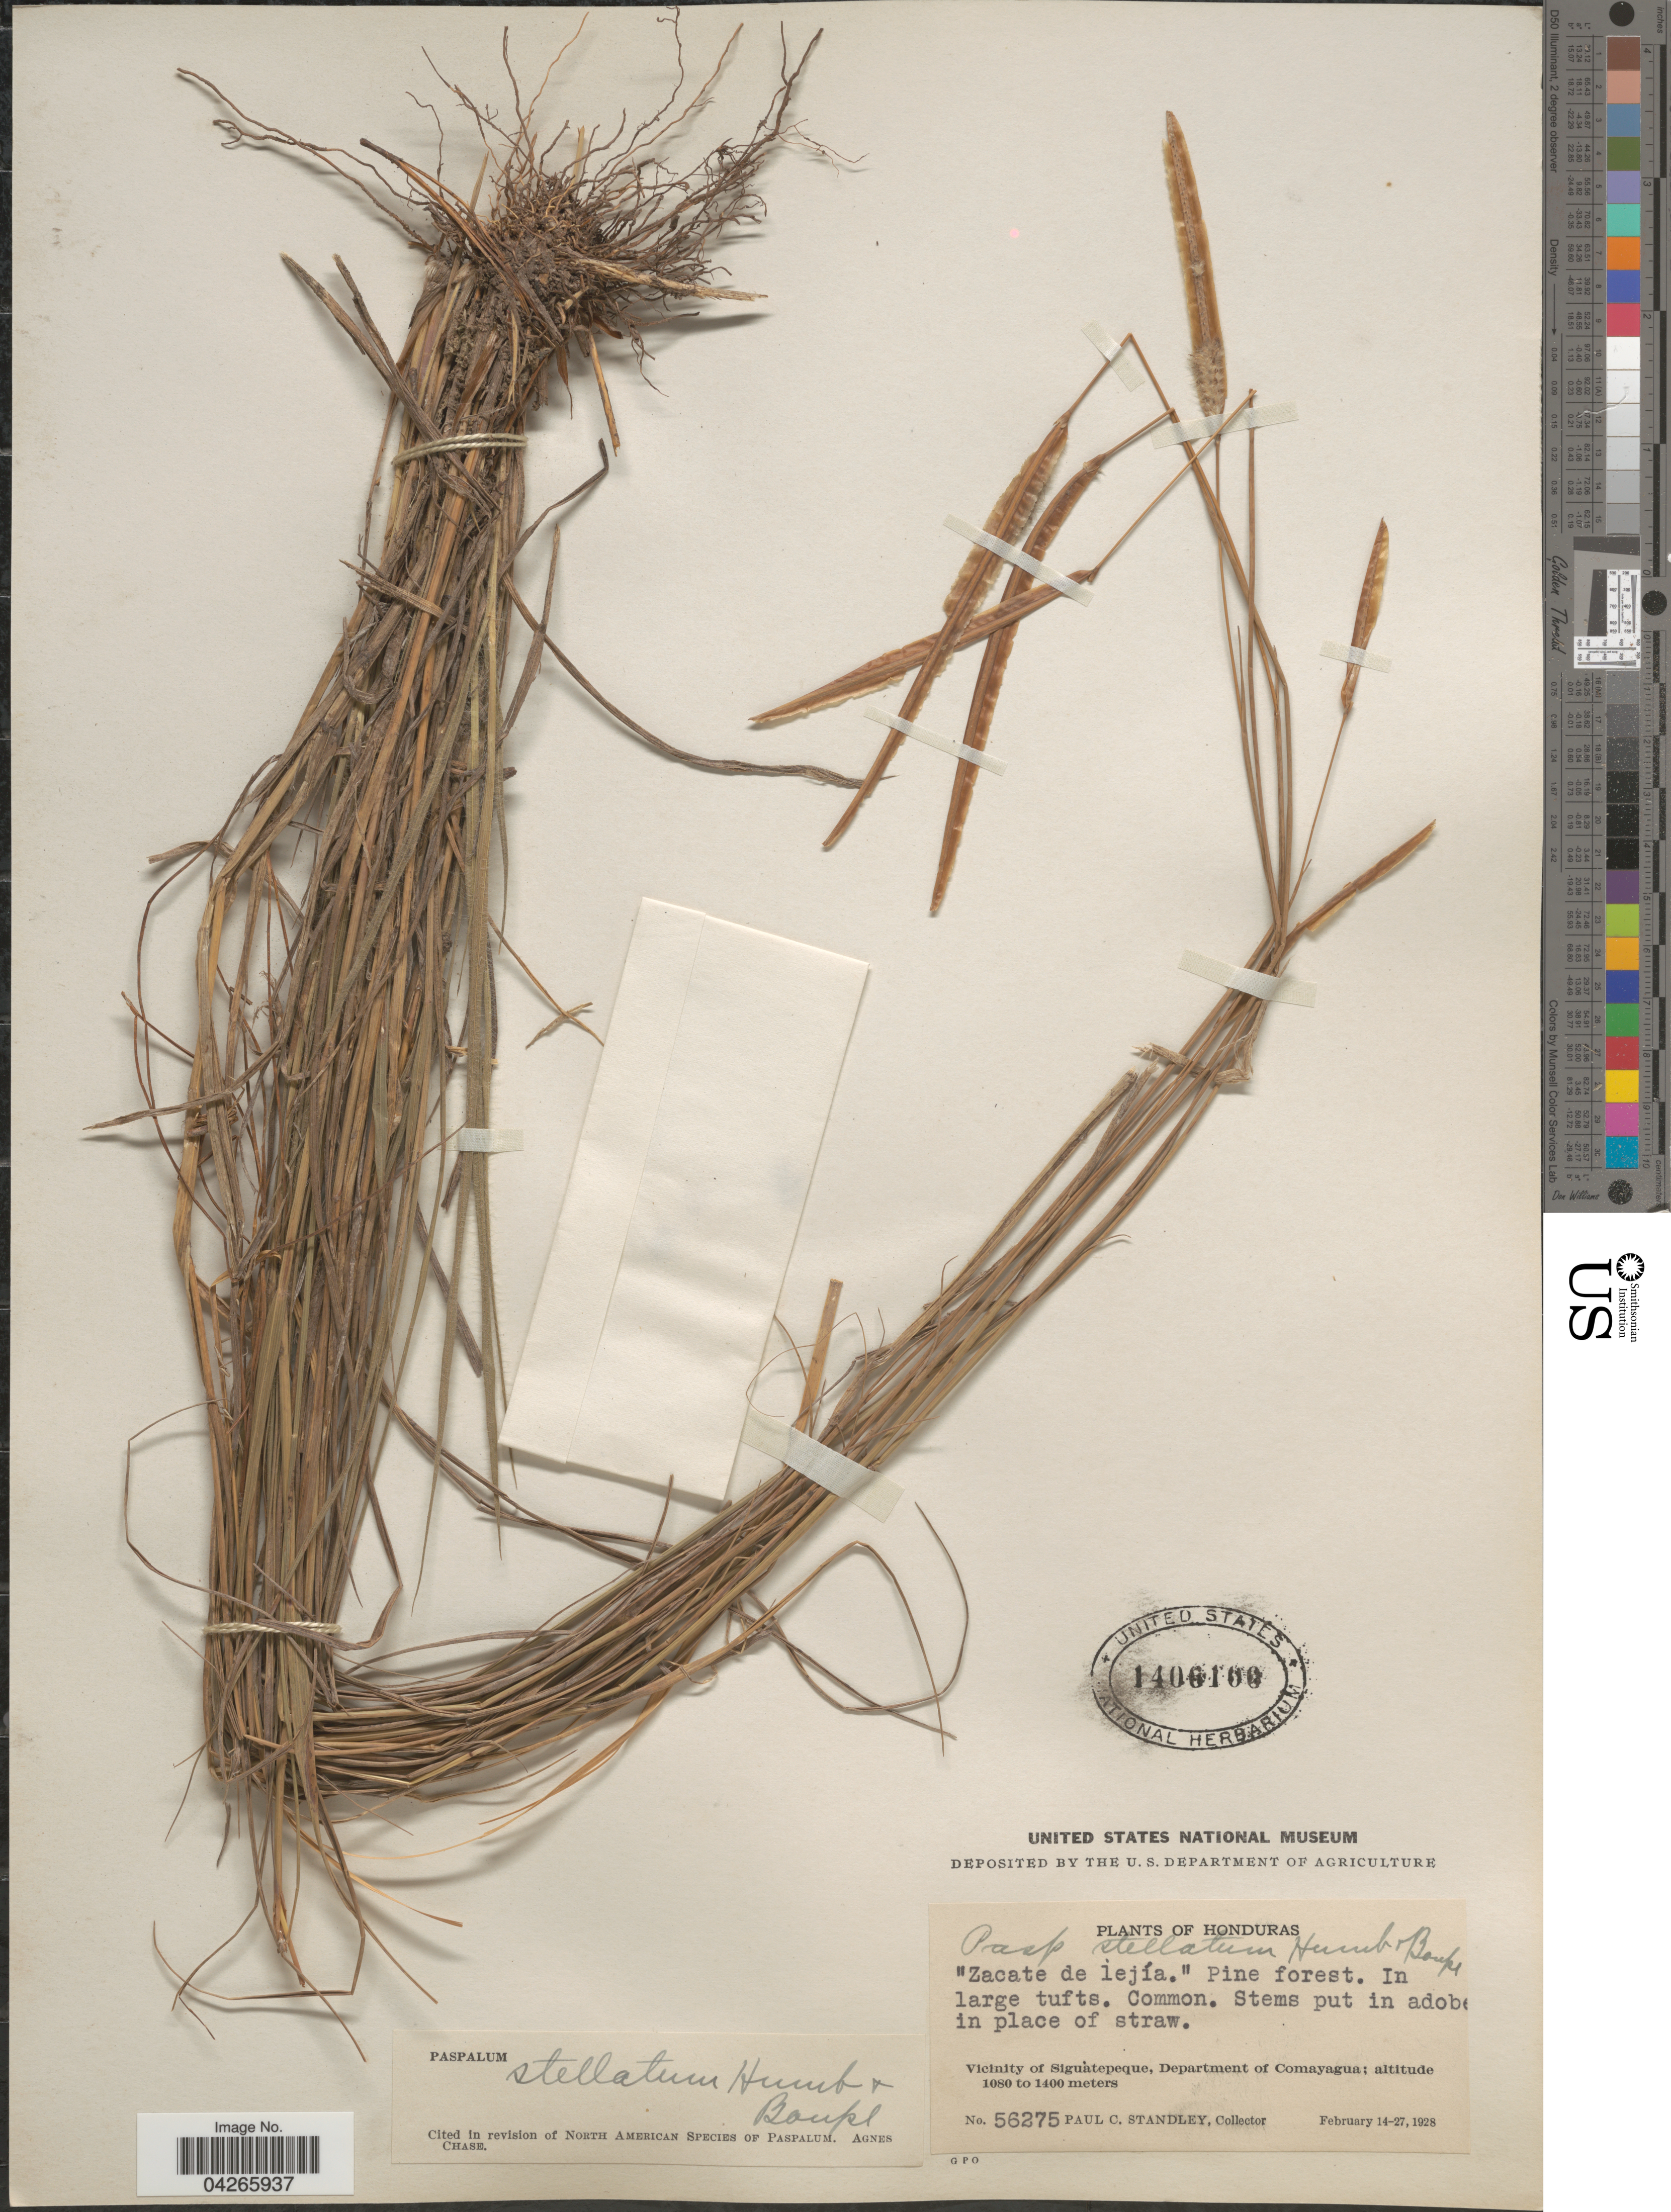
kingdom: Plantae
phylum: Tracheophyta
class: Liliopsida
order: Poales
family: Poaceae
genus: Paspalum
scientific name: Paspalum stellatum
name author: Humb. & Bonpl. ex Flüggé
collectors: P. C. Standley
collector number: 56275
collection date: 1928-02-14/1928-02-27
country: Honduras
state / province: Comayagua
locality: Vicinity of Siguatepeque, Department of Comayagua.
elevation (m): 1080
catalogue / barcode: US 1406100